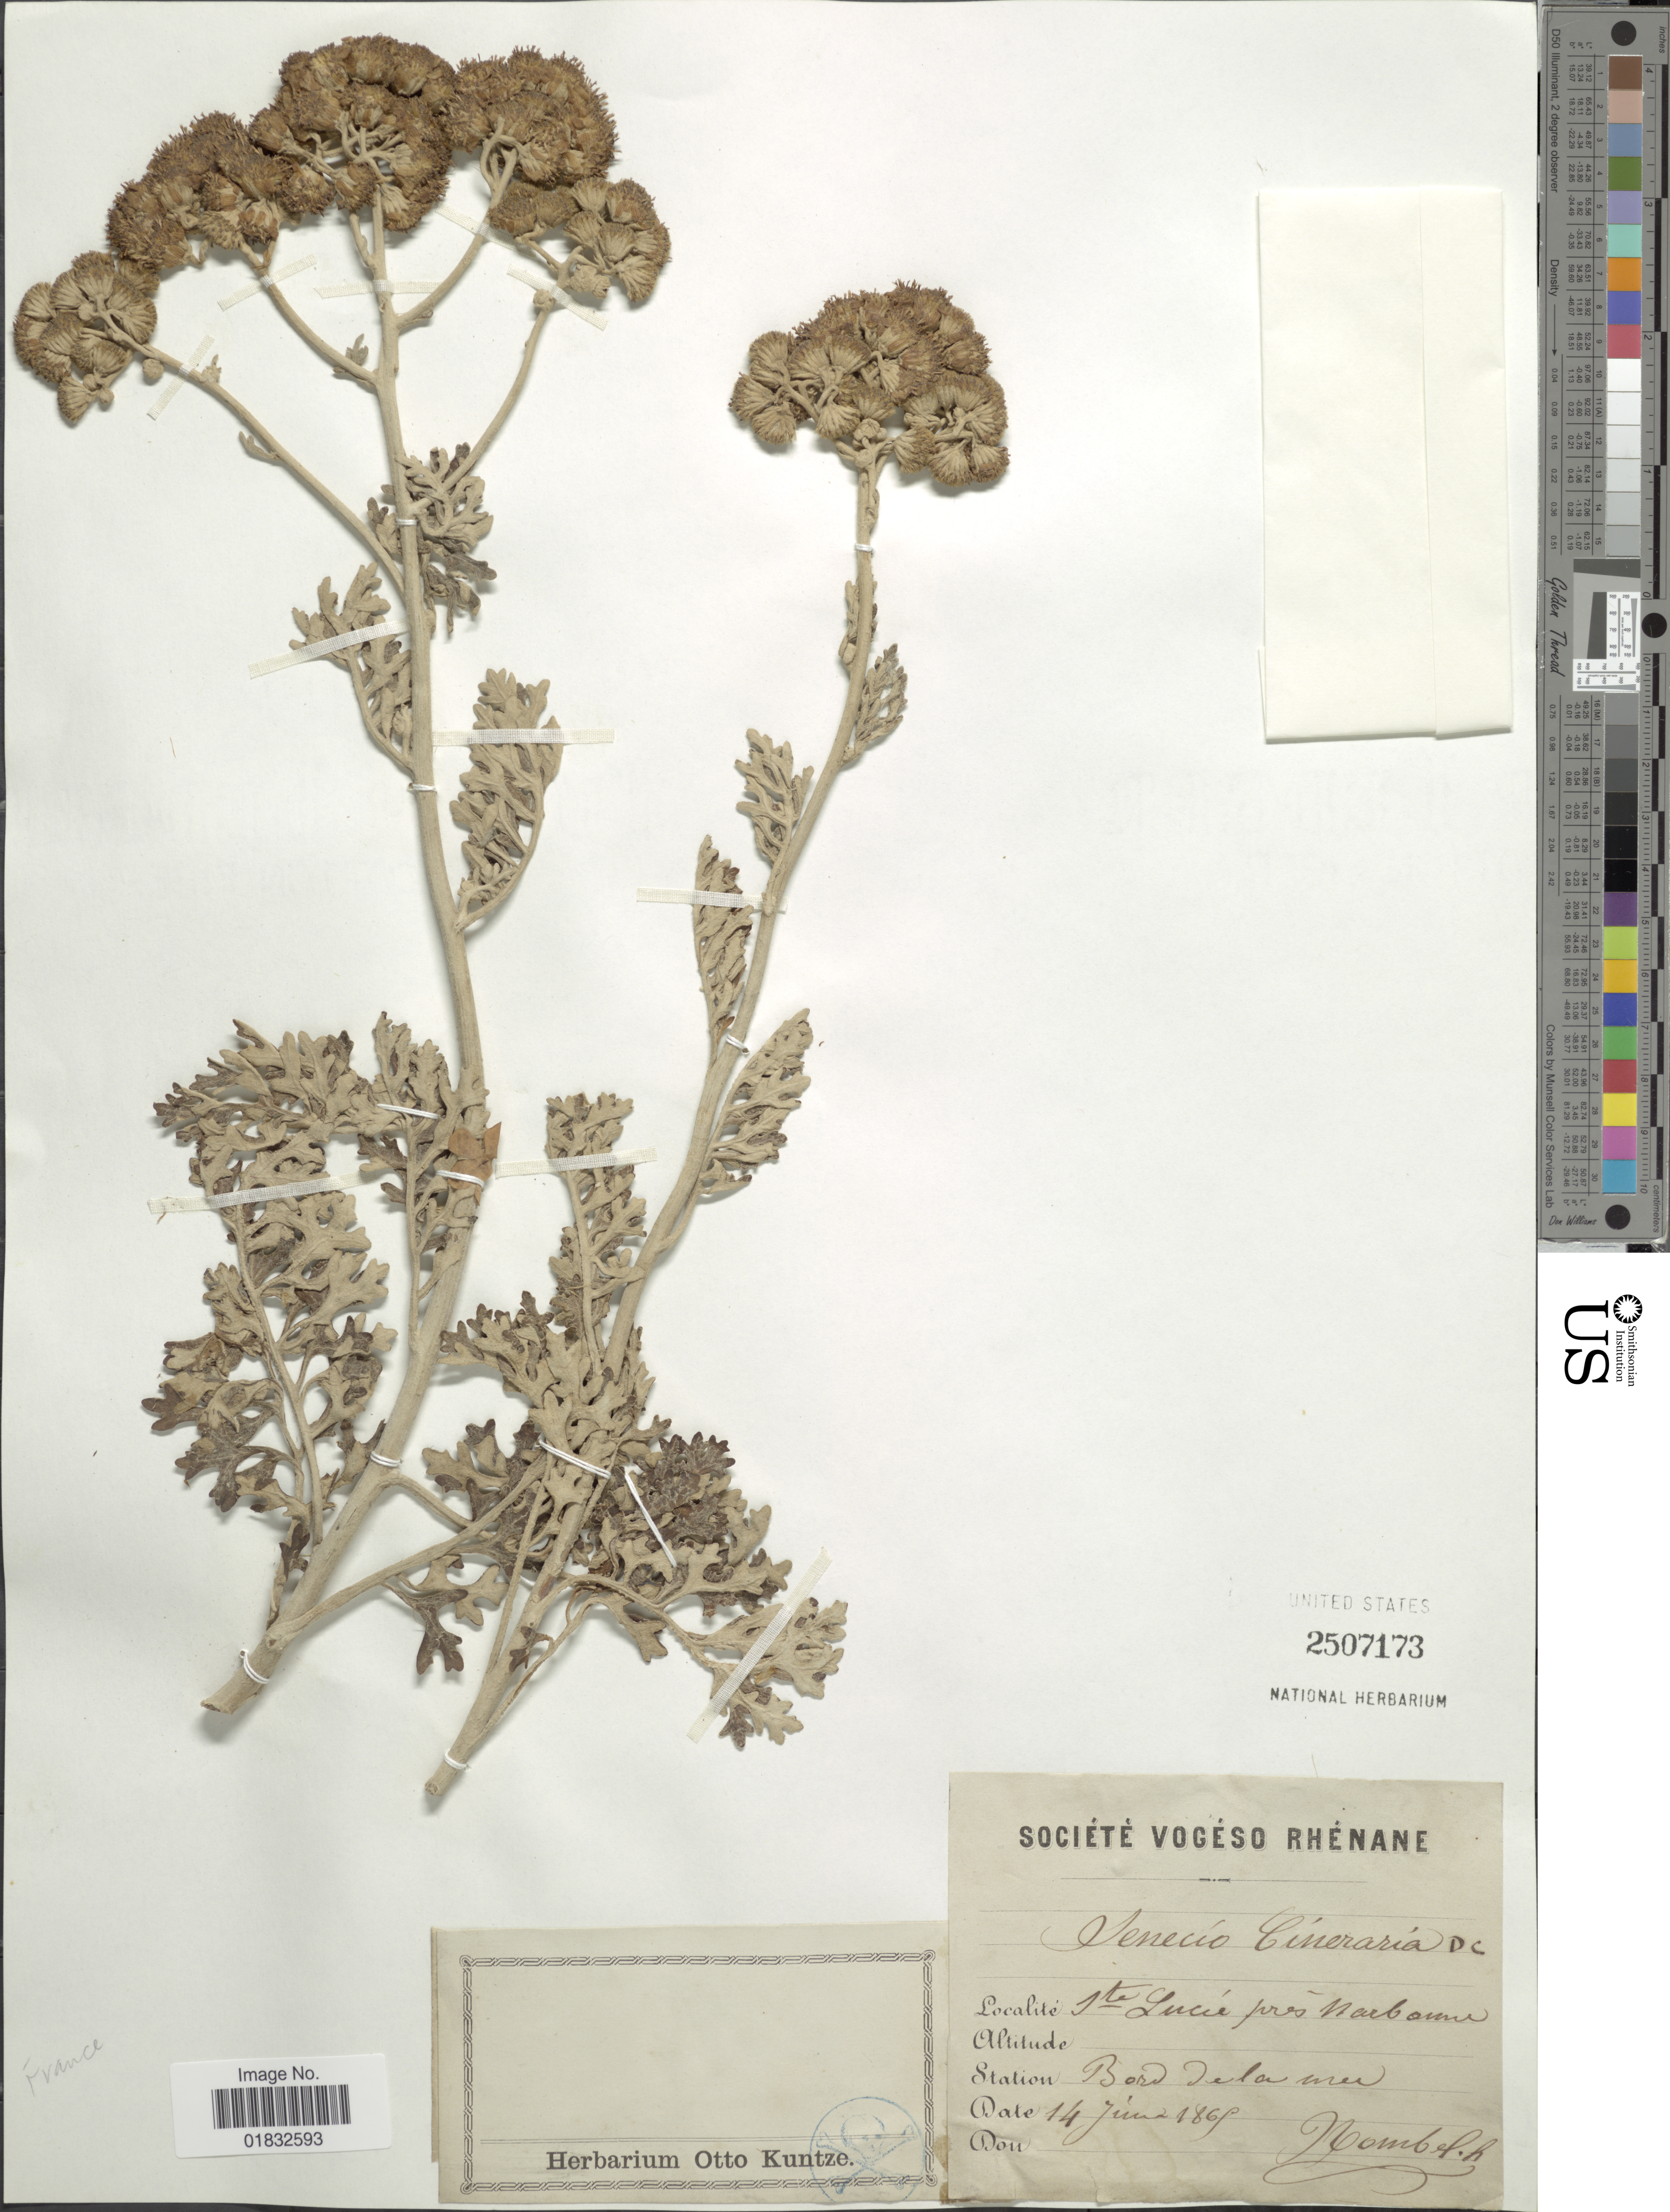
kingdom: Plantae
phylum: Tracheophyta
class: Magnoliopsida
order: Asterales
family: Asteraceae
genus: Jacobaea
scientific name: Jacobaea maritima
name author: (L.) Pelser & Meijden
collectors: H. Nombel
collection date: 1869-06-14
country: France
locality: St Lucie pres Narbonne, Bord de la [illegible text]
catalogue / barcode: US 2507173